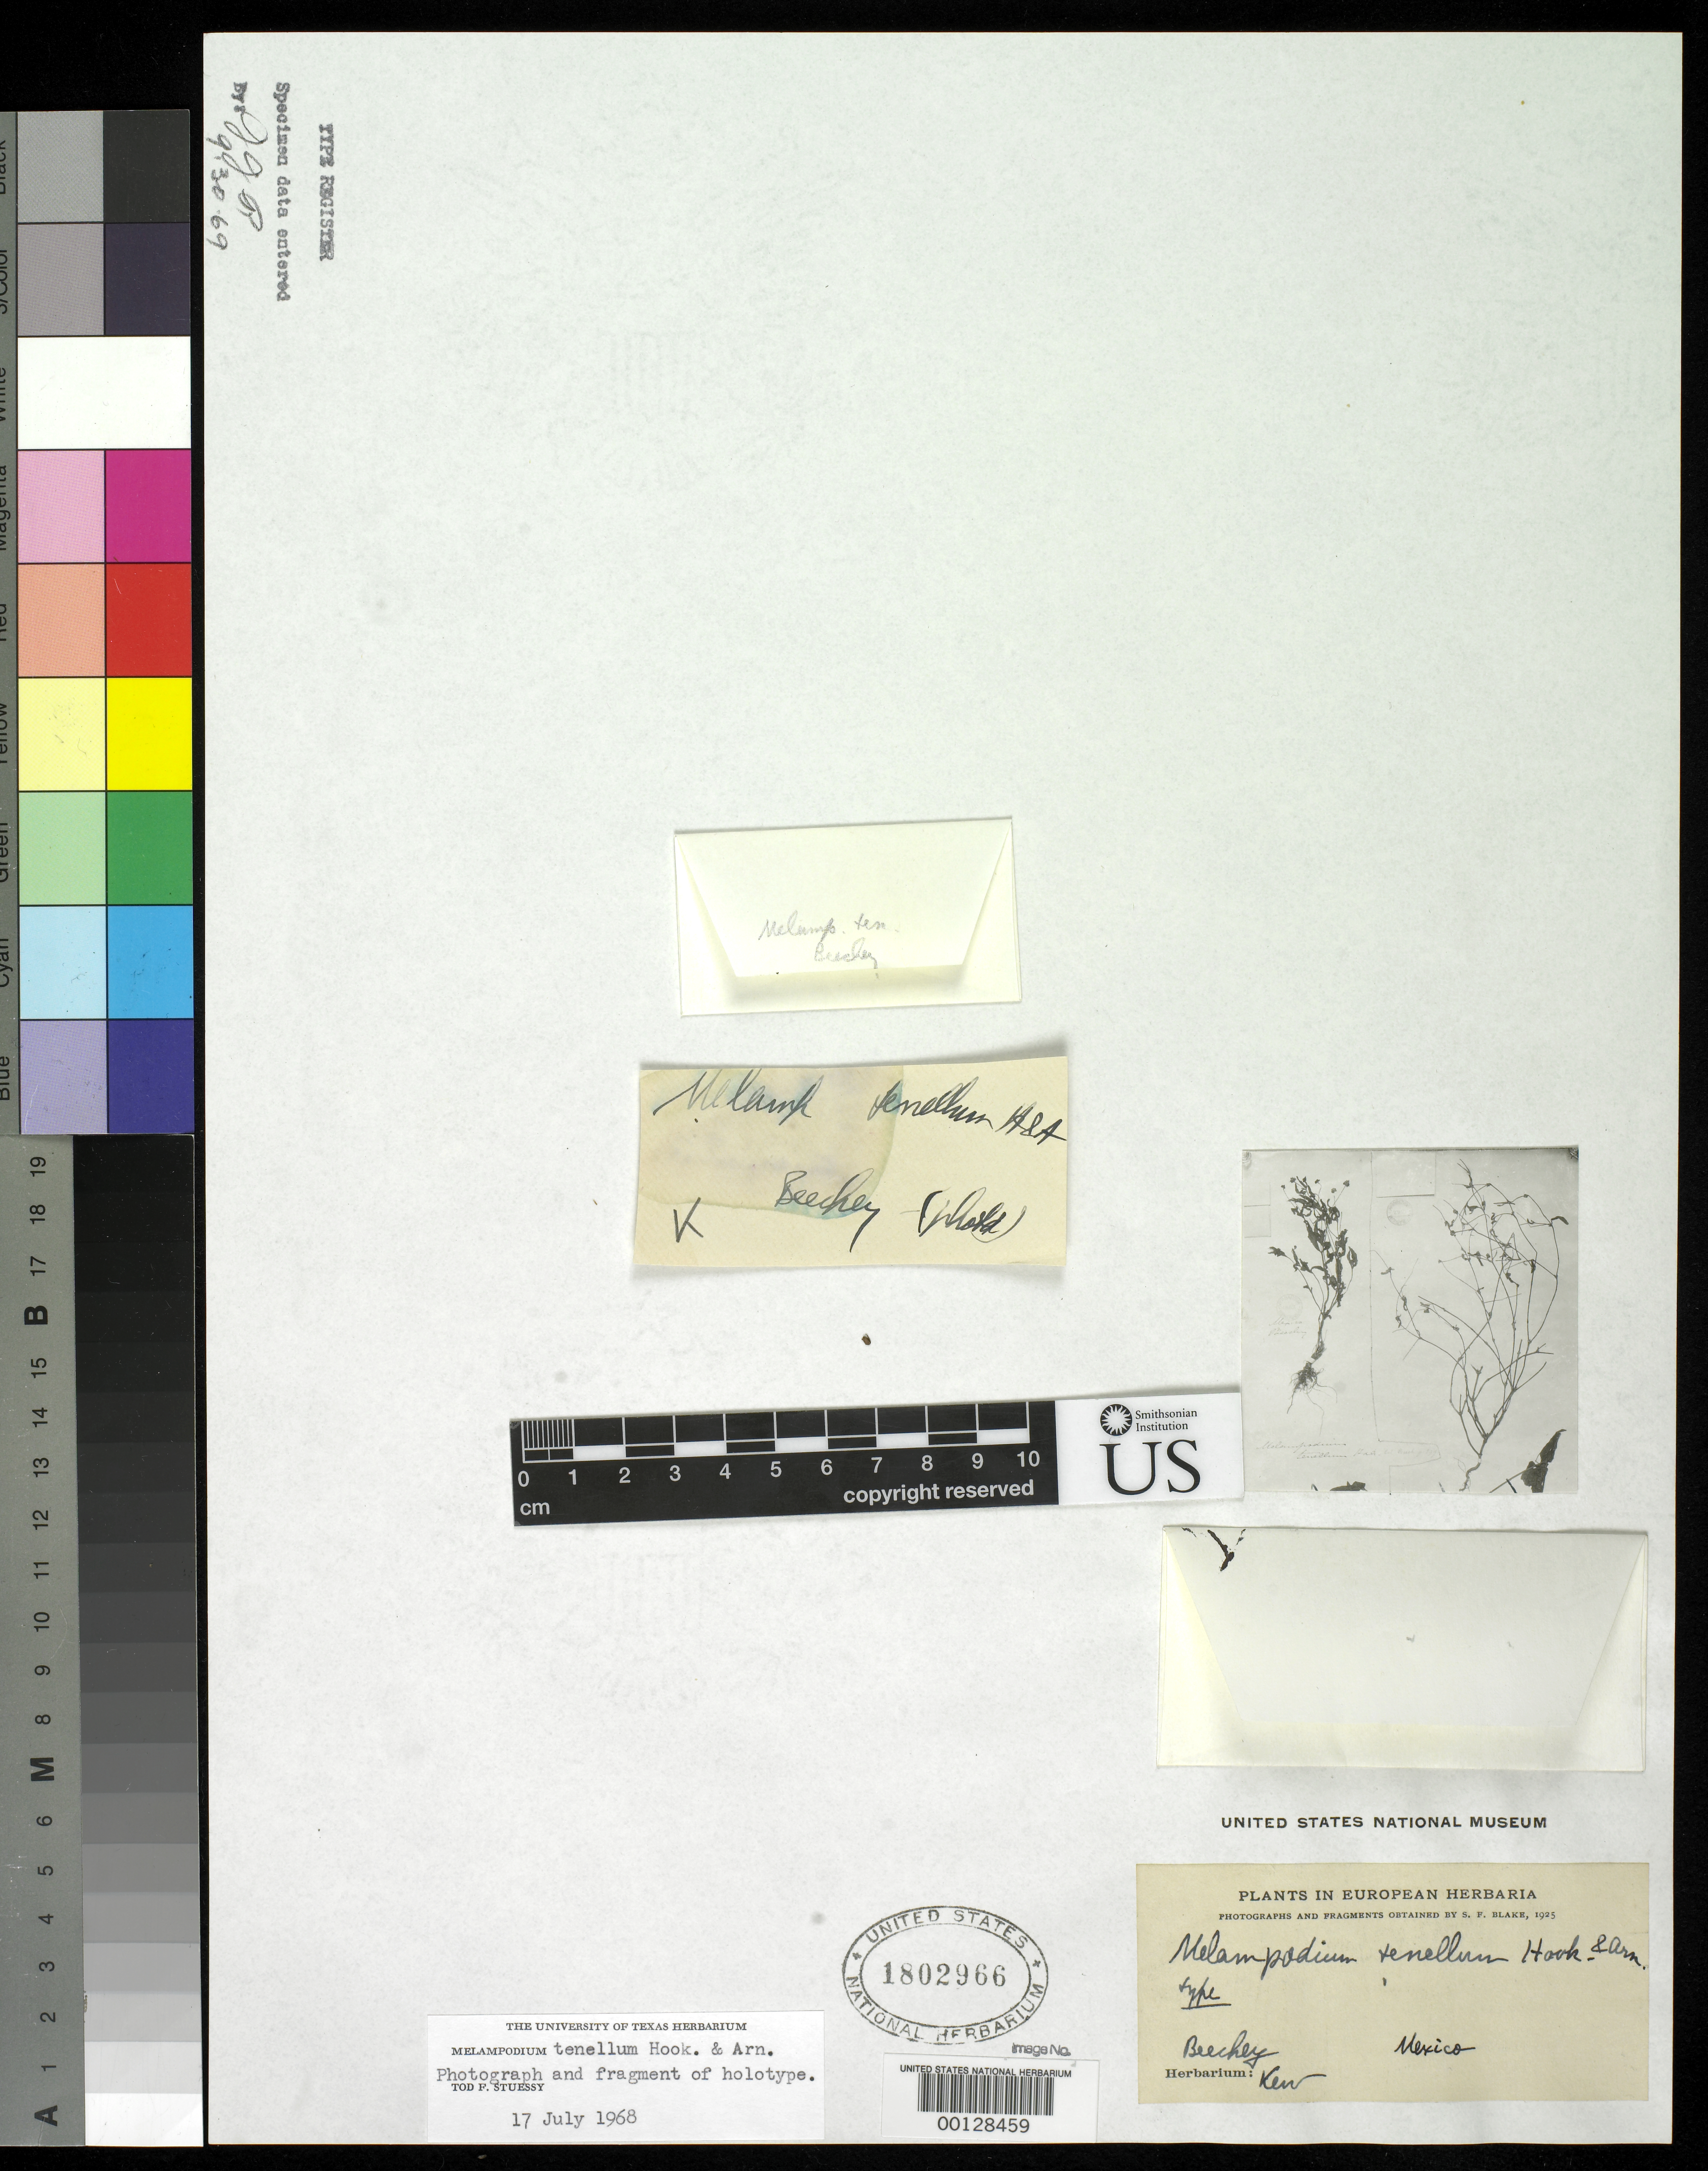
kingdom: Plantae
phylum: Tracheophyta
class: Magnoliopsida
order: Asterales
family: Asteraceae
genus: Melampodium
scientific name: Melampodium tenellum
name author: Hook. & Arn.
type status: Type Material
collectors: F. Beechey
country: Mexico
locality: E of Monserrat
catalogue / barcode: US 1802966